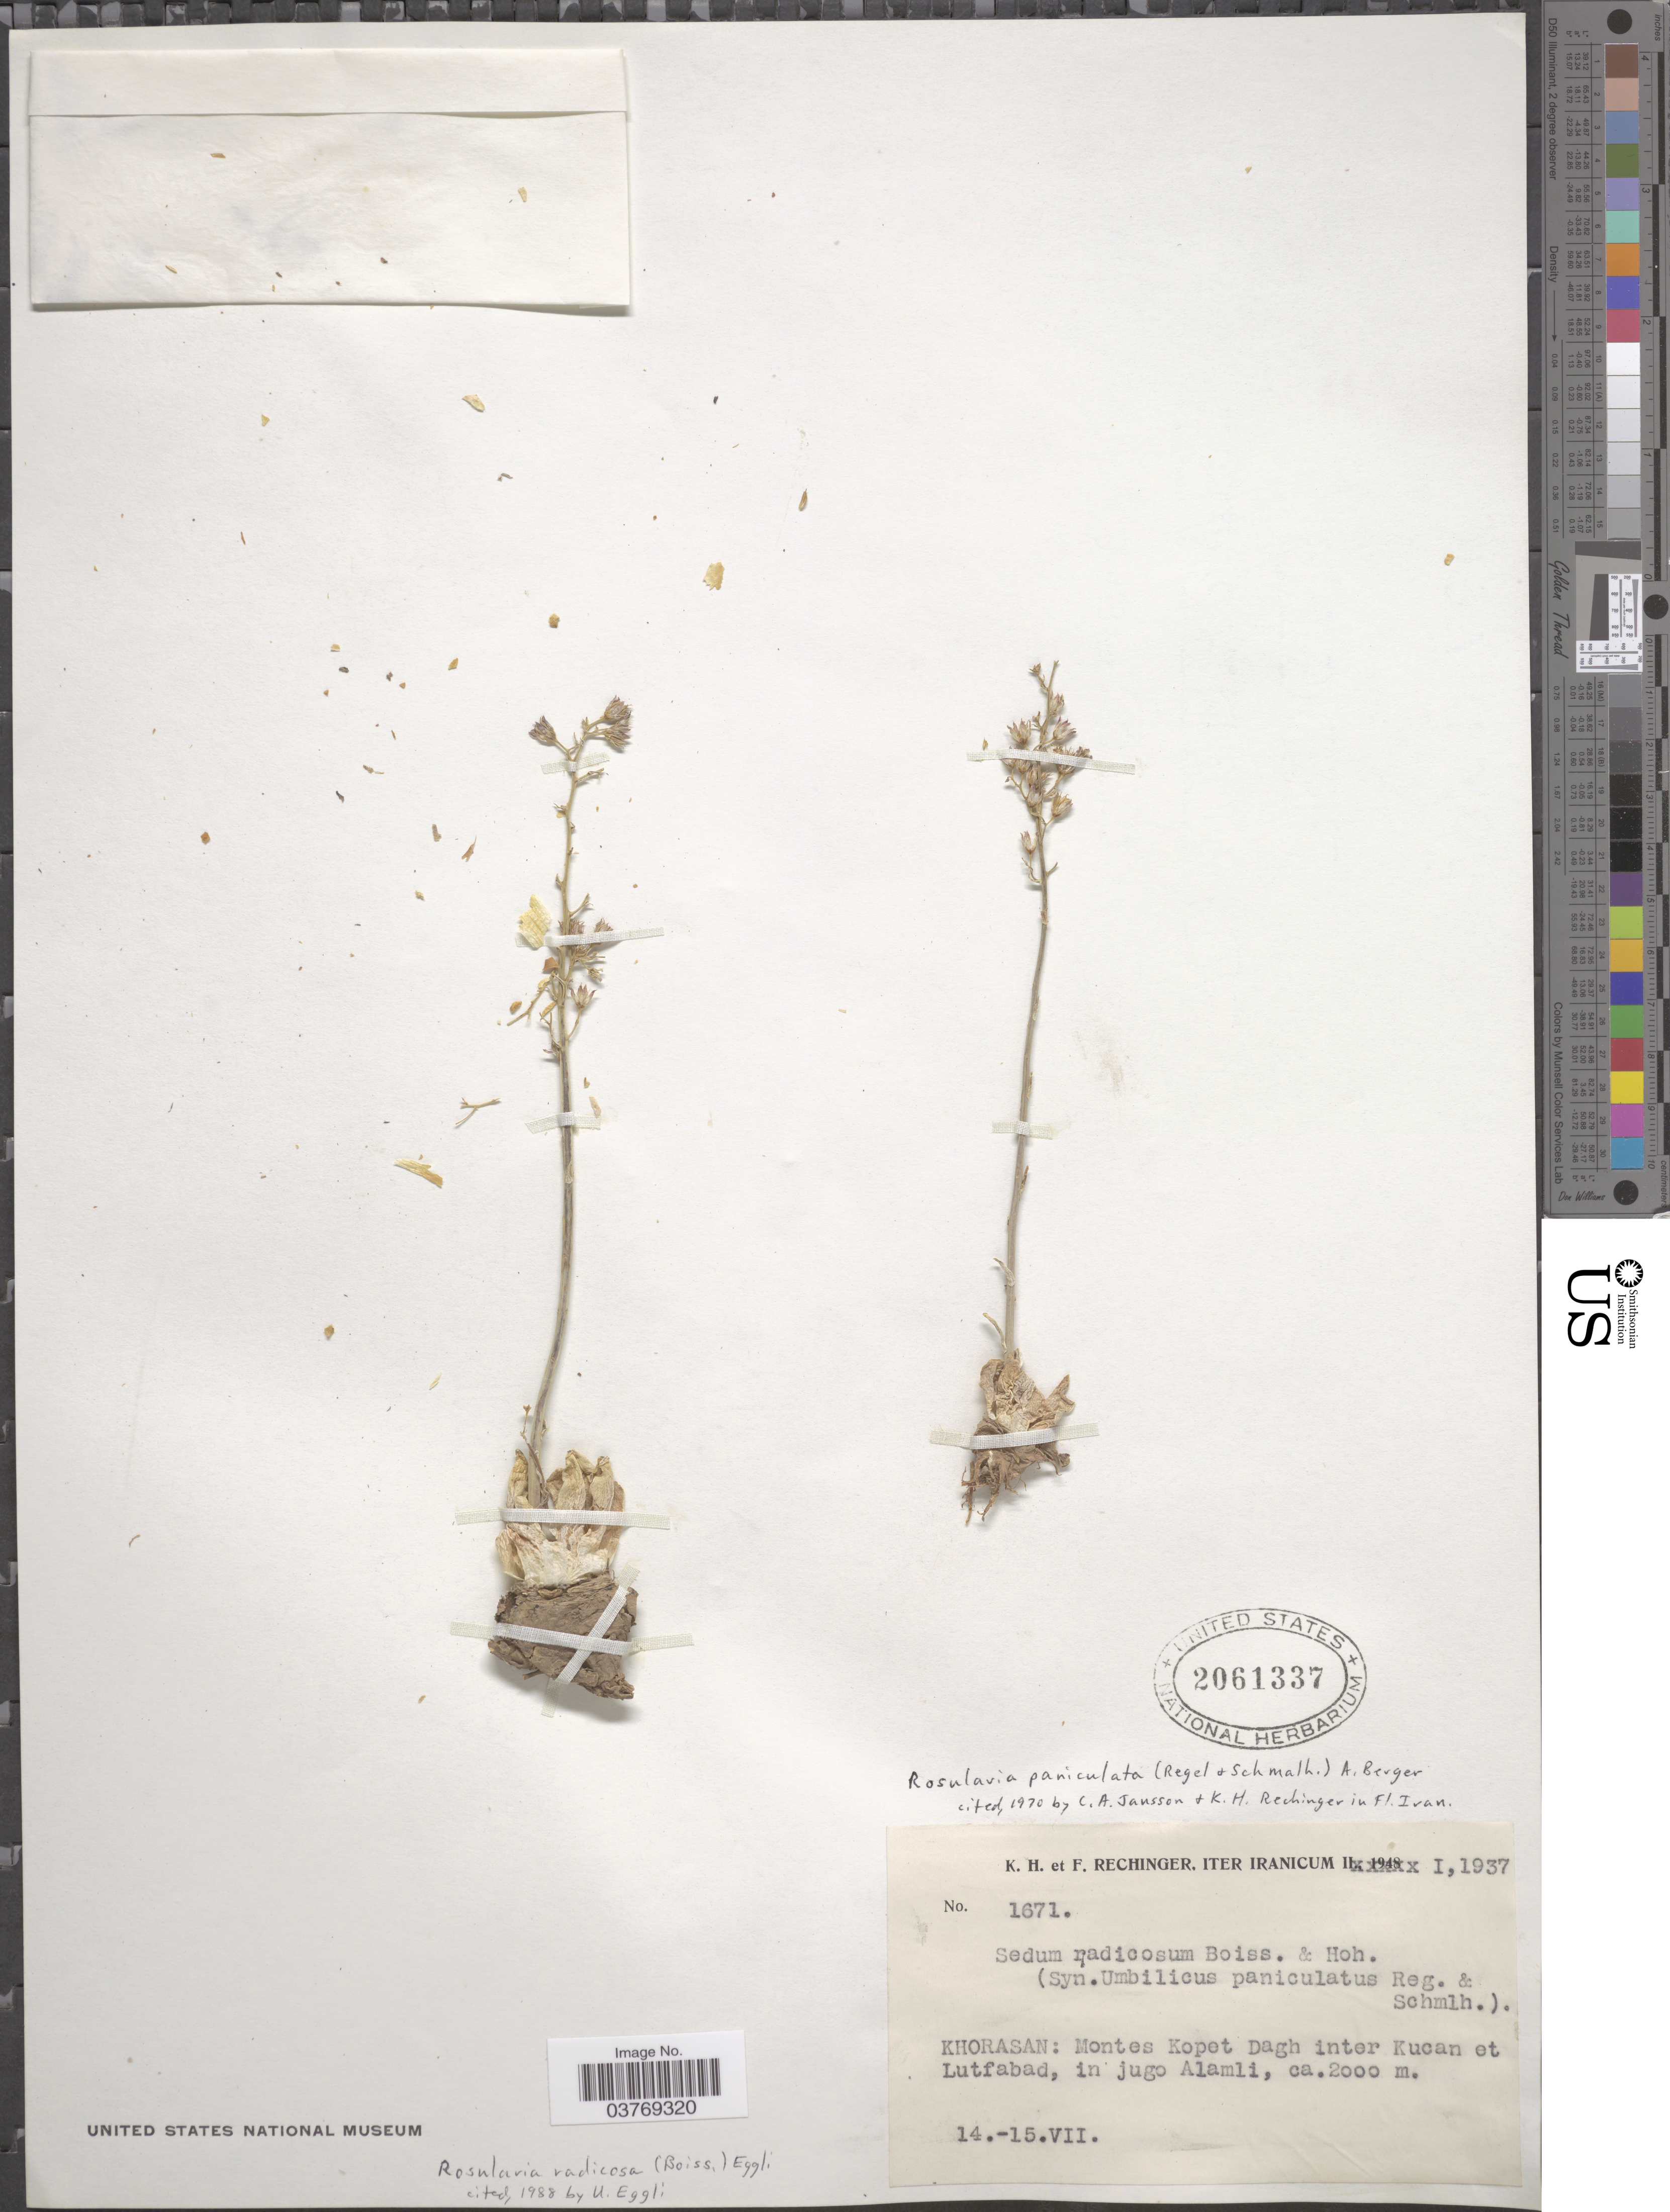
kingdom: Plantae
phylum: Tracheophyta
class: Magnoliopsida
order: Saxifragales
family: Crassulaceae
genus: Rosularia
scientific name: Rosularia radicosa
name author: (Boiss. & Hohen.) Eggli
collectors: K. H. Rechinger & F. Rechinger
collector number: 1671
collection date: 1937-07-14/1937-07-15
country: Iran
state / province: Khorasan [obsolete]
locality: Montes Kopet Dagh inter Kucan et Lutfabad, in jugo Alamli.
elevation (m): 2000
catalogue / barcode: US 2061337